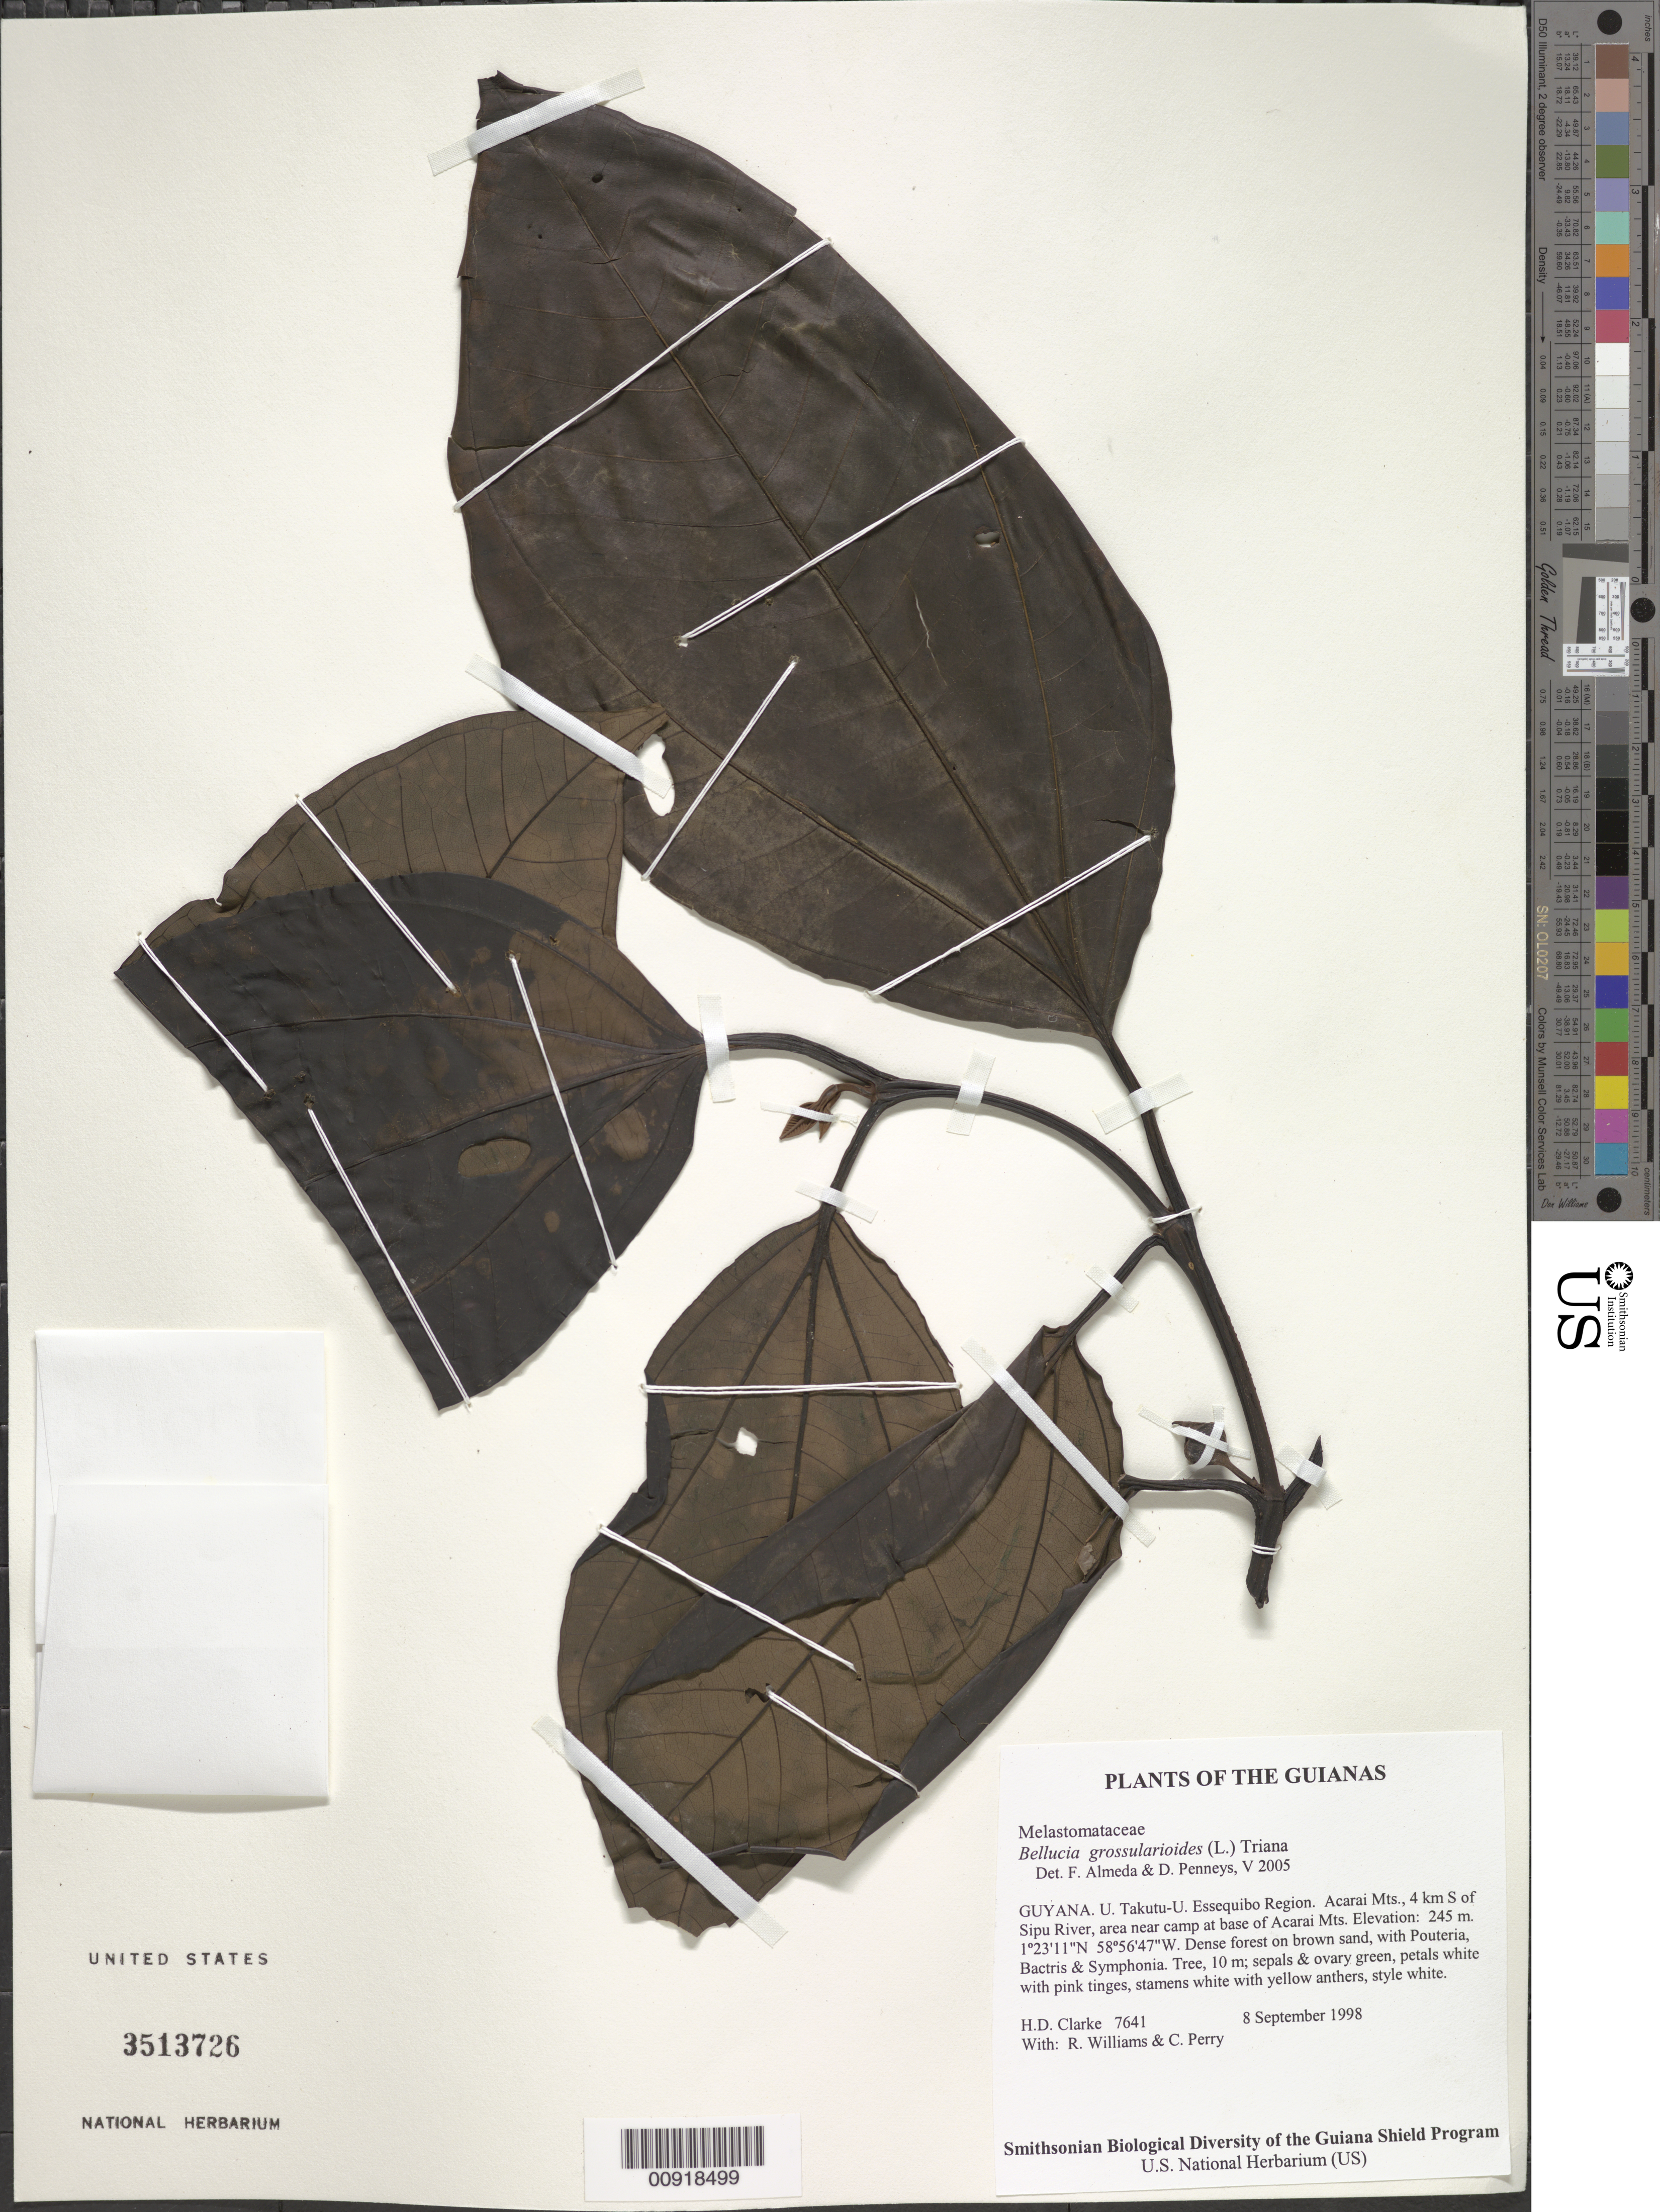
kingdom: Plantae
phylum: Tracheophyta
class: Magnoliopsida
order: Myrtales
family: Melastomataceae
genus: Bellucia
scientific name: Bellucia grossularioides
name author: (L.) Triana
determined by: Almeda, F.; Penneys, D. S.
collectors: H. D. Clarke, R. Williams & C. Perry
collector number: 7641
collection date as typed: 8 September 1998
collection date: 1998-09-08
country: Guyana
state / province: U. Takutu-U. Essequibo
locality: Acarai Mts., 4 km S of Sipu River, area near camp at base of Acarai Mts.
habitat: Dense forest on brown sand, with Pouteria, Bactris & Symphonia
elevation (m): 245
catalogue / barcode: US 3513726